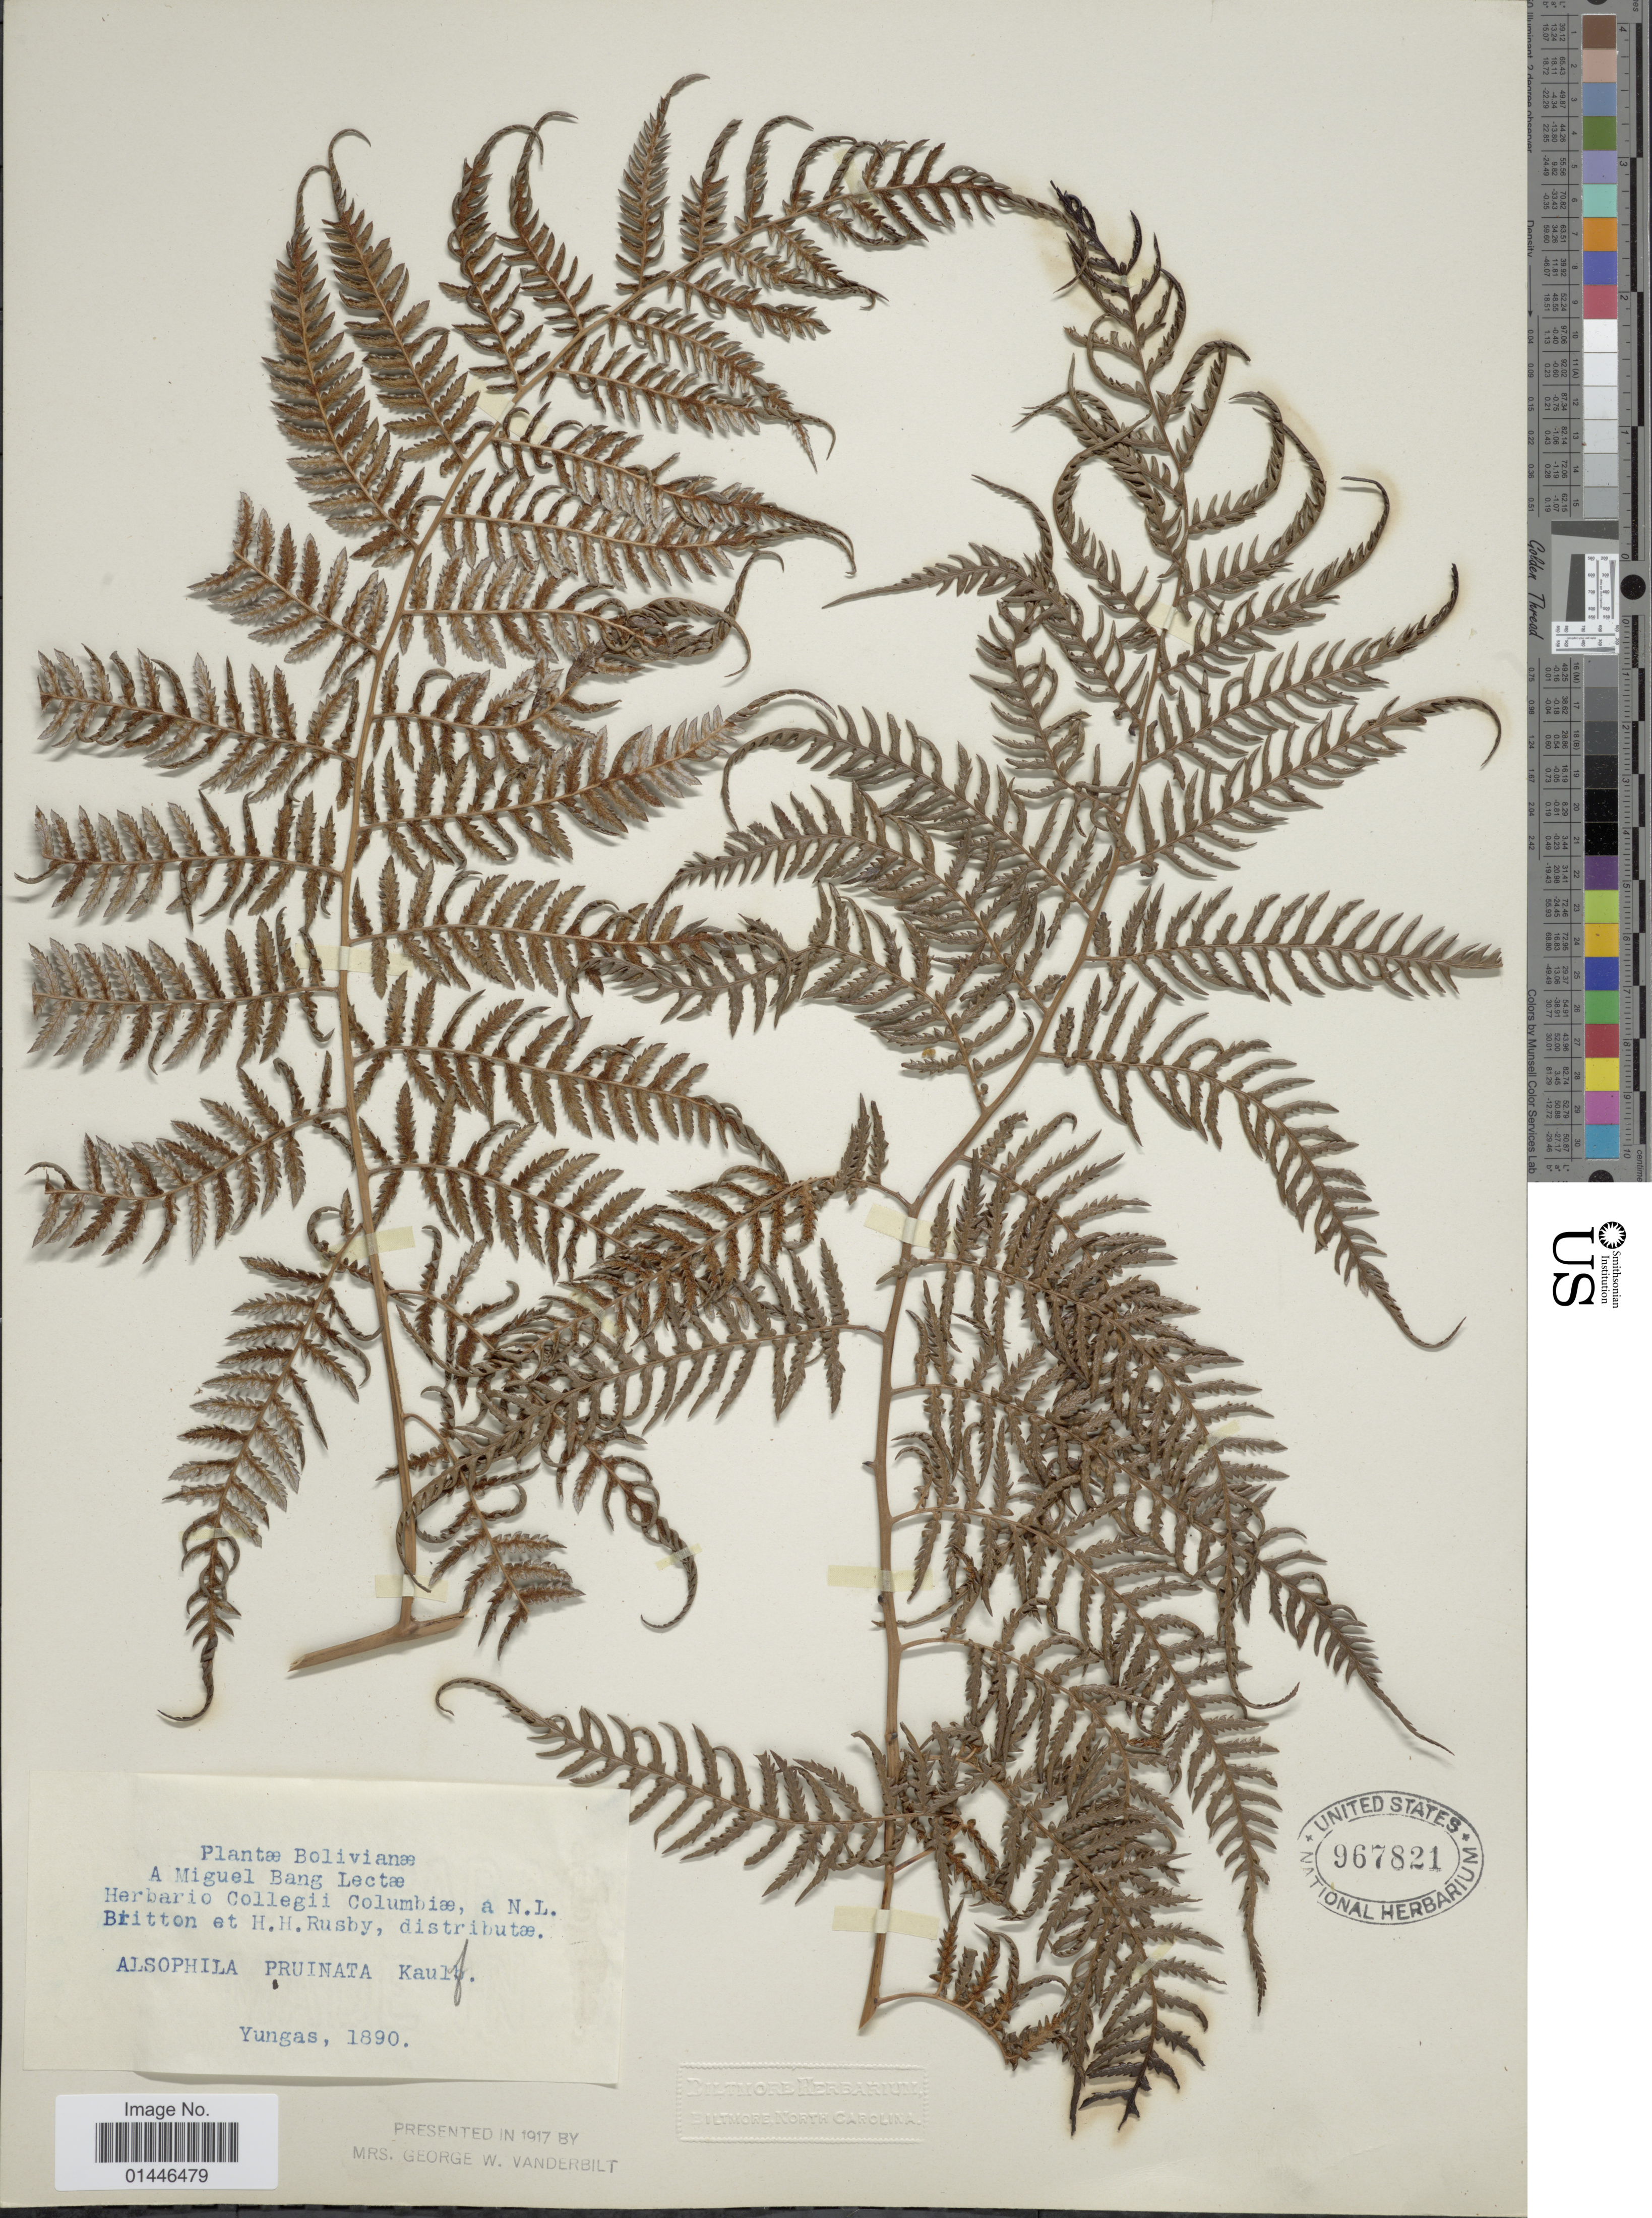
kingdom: Plantae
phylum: Tracheophyta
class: Polypodiopsida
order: Cyatheales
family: Dicksoniaceae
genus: Lophosoria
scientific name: Lophosoria quadripinnata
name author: (J.F. Gmel.) C. Chr.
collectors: M. Bang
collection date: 1890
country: Bolivia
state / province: La Paz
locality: Yungas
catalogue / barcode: US 967821